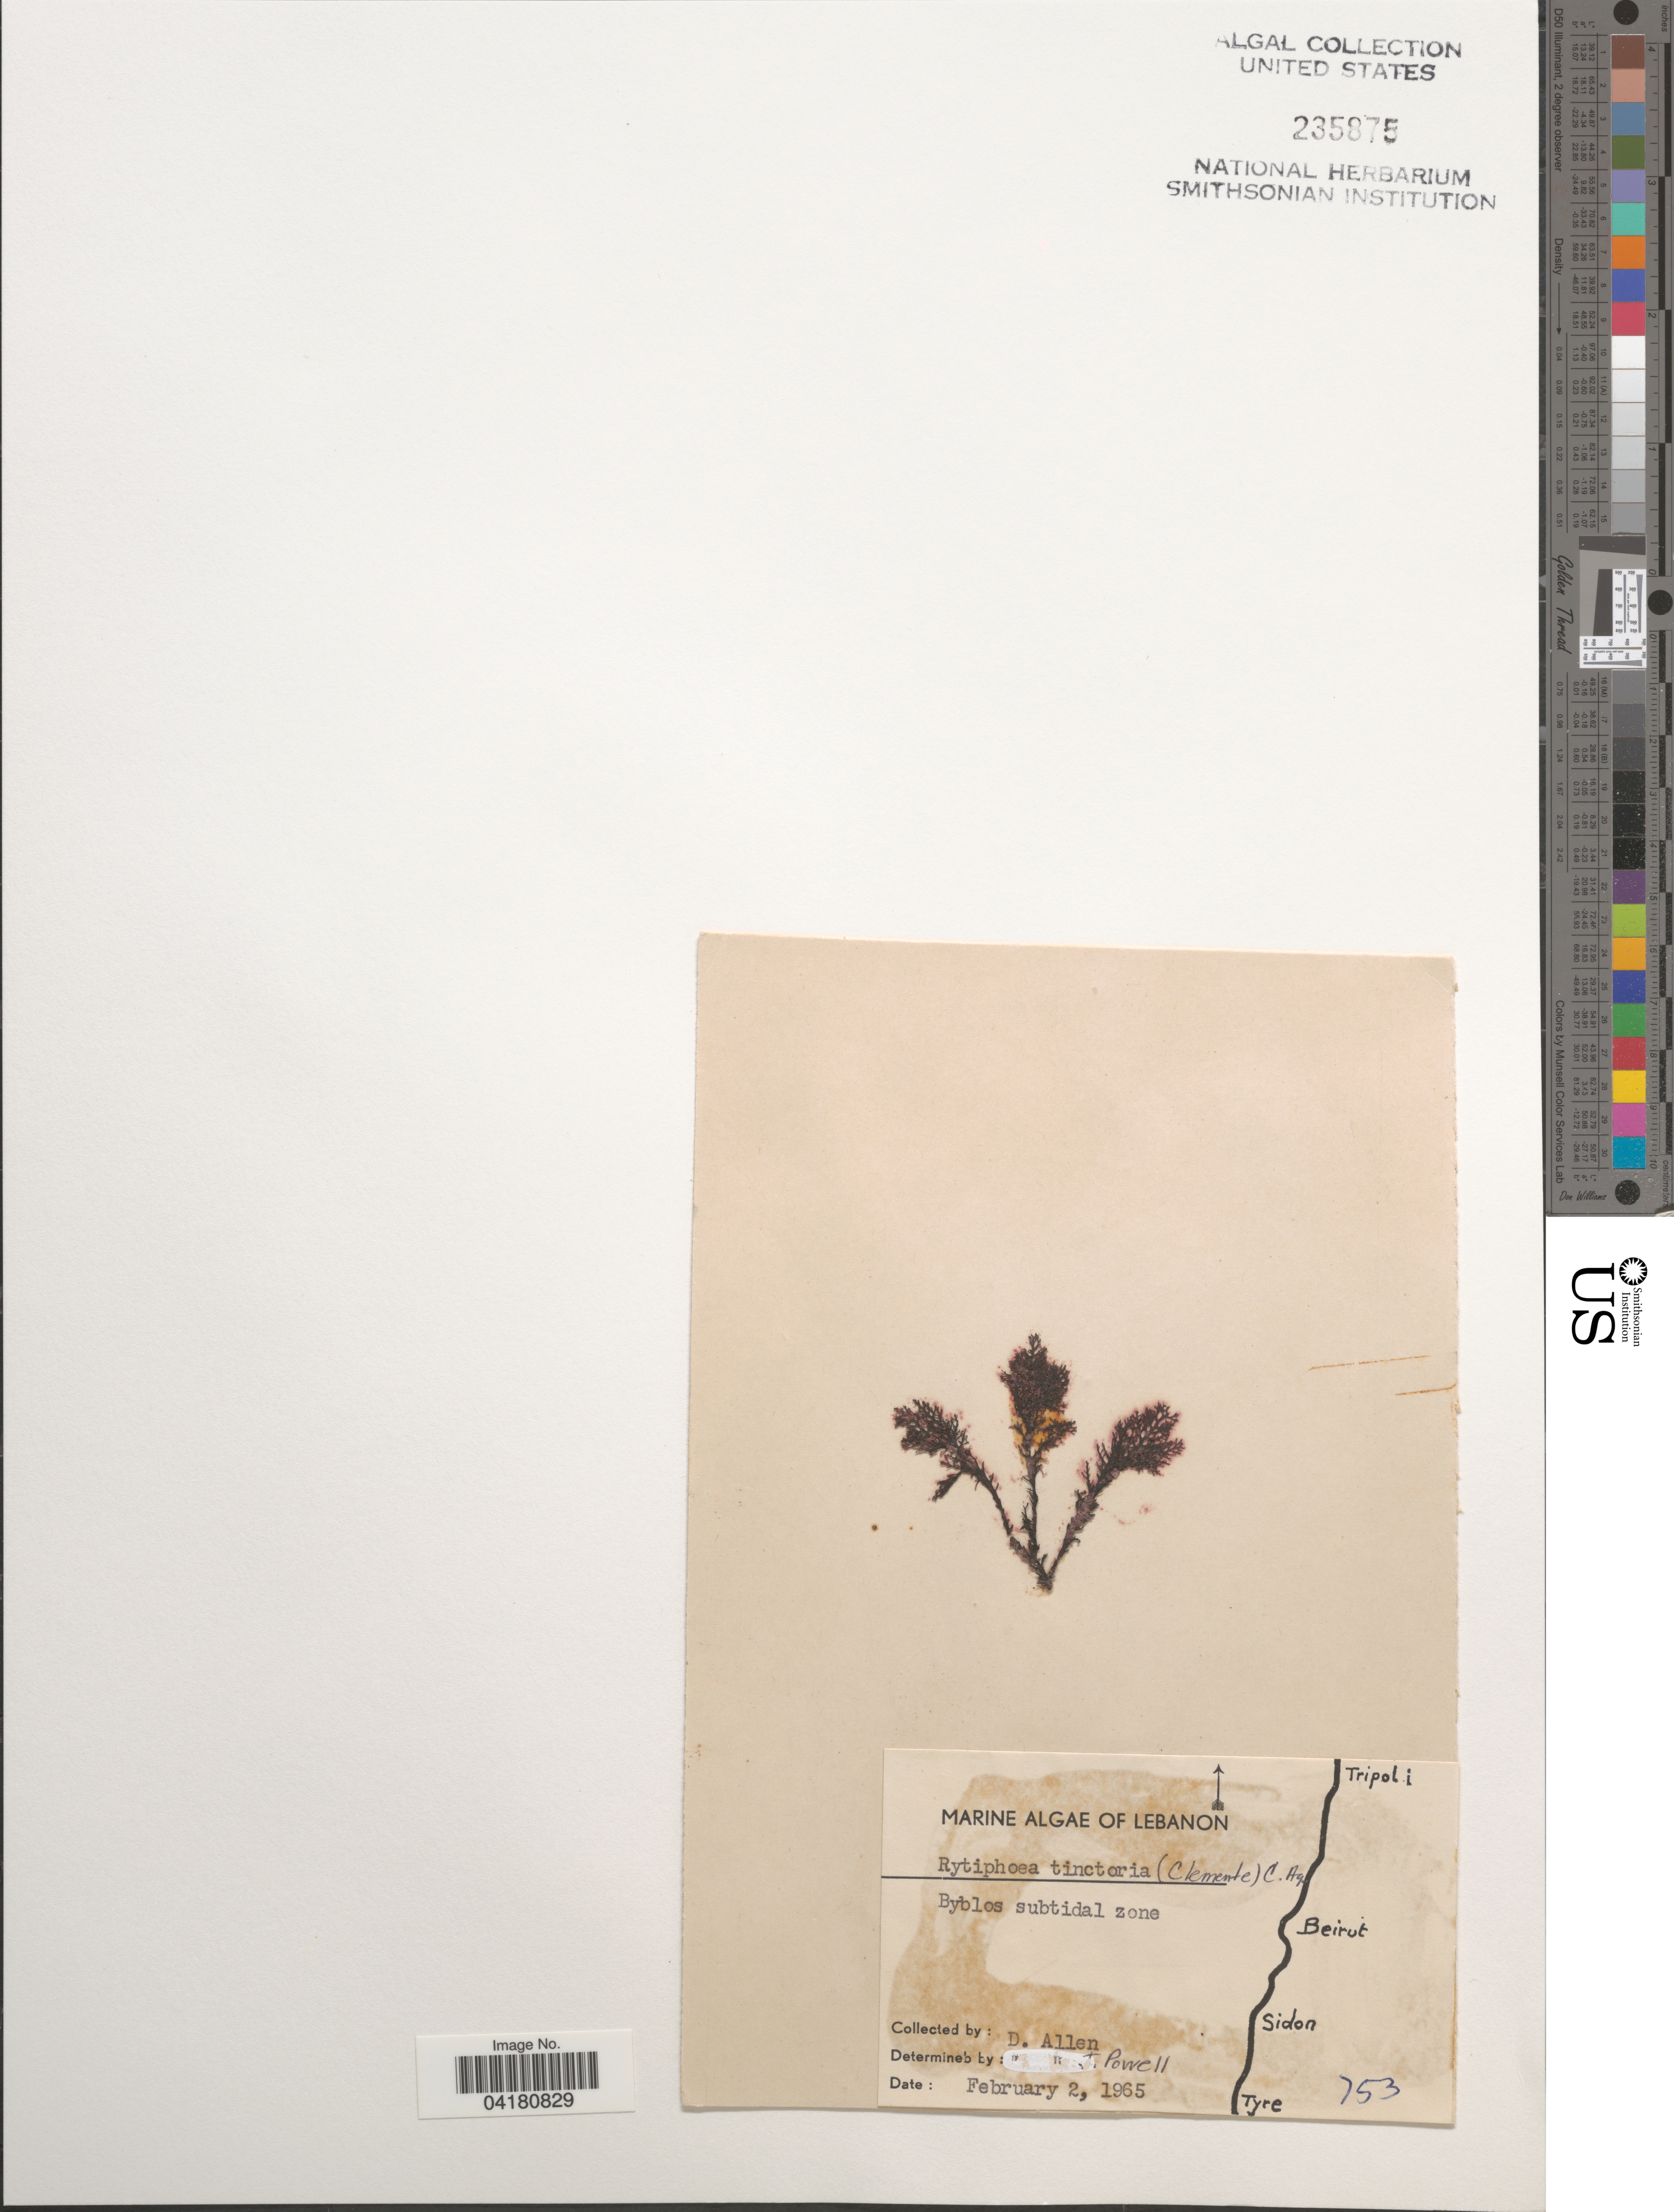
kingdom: Plantae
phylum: Rhodophyta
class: Florideophyceae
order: Ceramiales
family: Rhodomelaceae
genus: Rytiphloea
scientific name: Rytiphloea tinctoria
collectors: D. Allen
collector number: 753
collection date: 1965-02-02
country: Lebanon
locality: Byblos sudtidal zone.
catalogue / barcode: US 235875